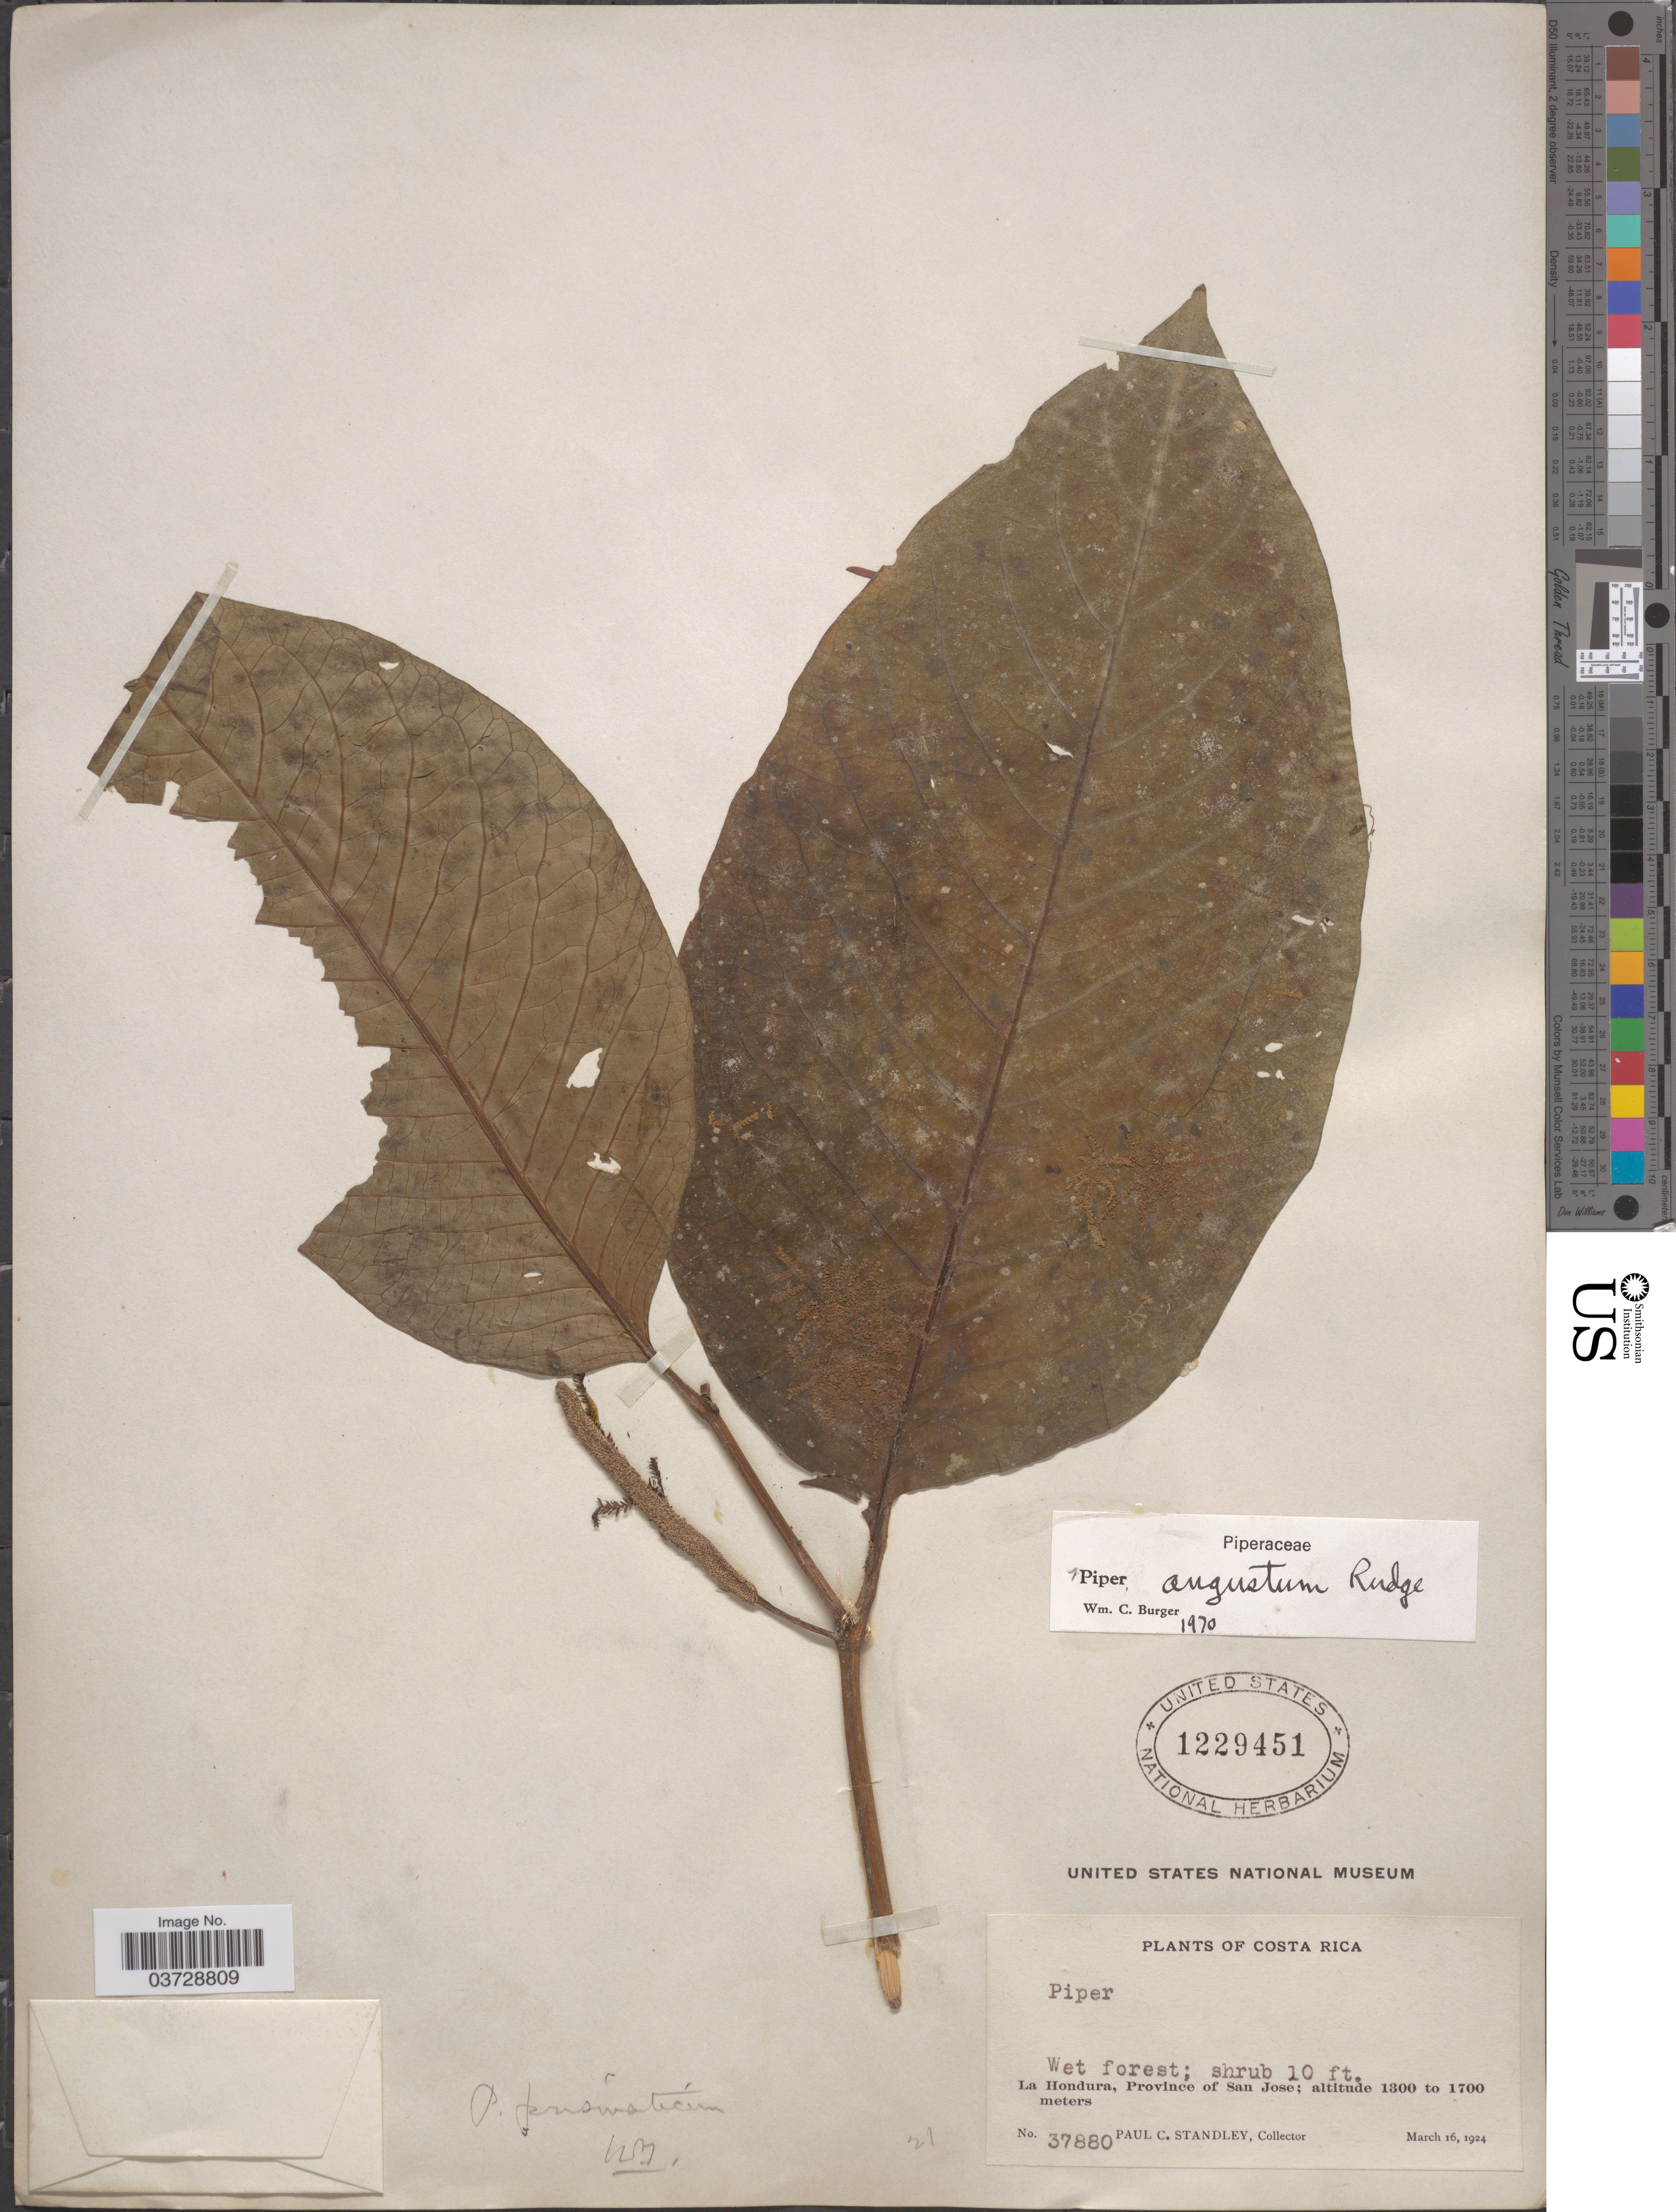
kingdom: Plantae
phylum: Tracheophyta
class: Magnoliopsida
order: Piperales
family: Piperaceae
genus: Piper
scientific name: Piper augustum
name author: Rudge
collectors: P. C. Standley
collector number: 37880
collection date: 1924-03-16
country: Costa Rica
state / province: San José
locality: La Hondura.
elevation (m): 1300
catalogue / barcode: US 1229451